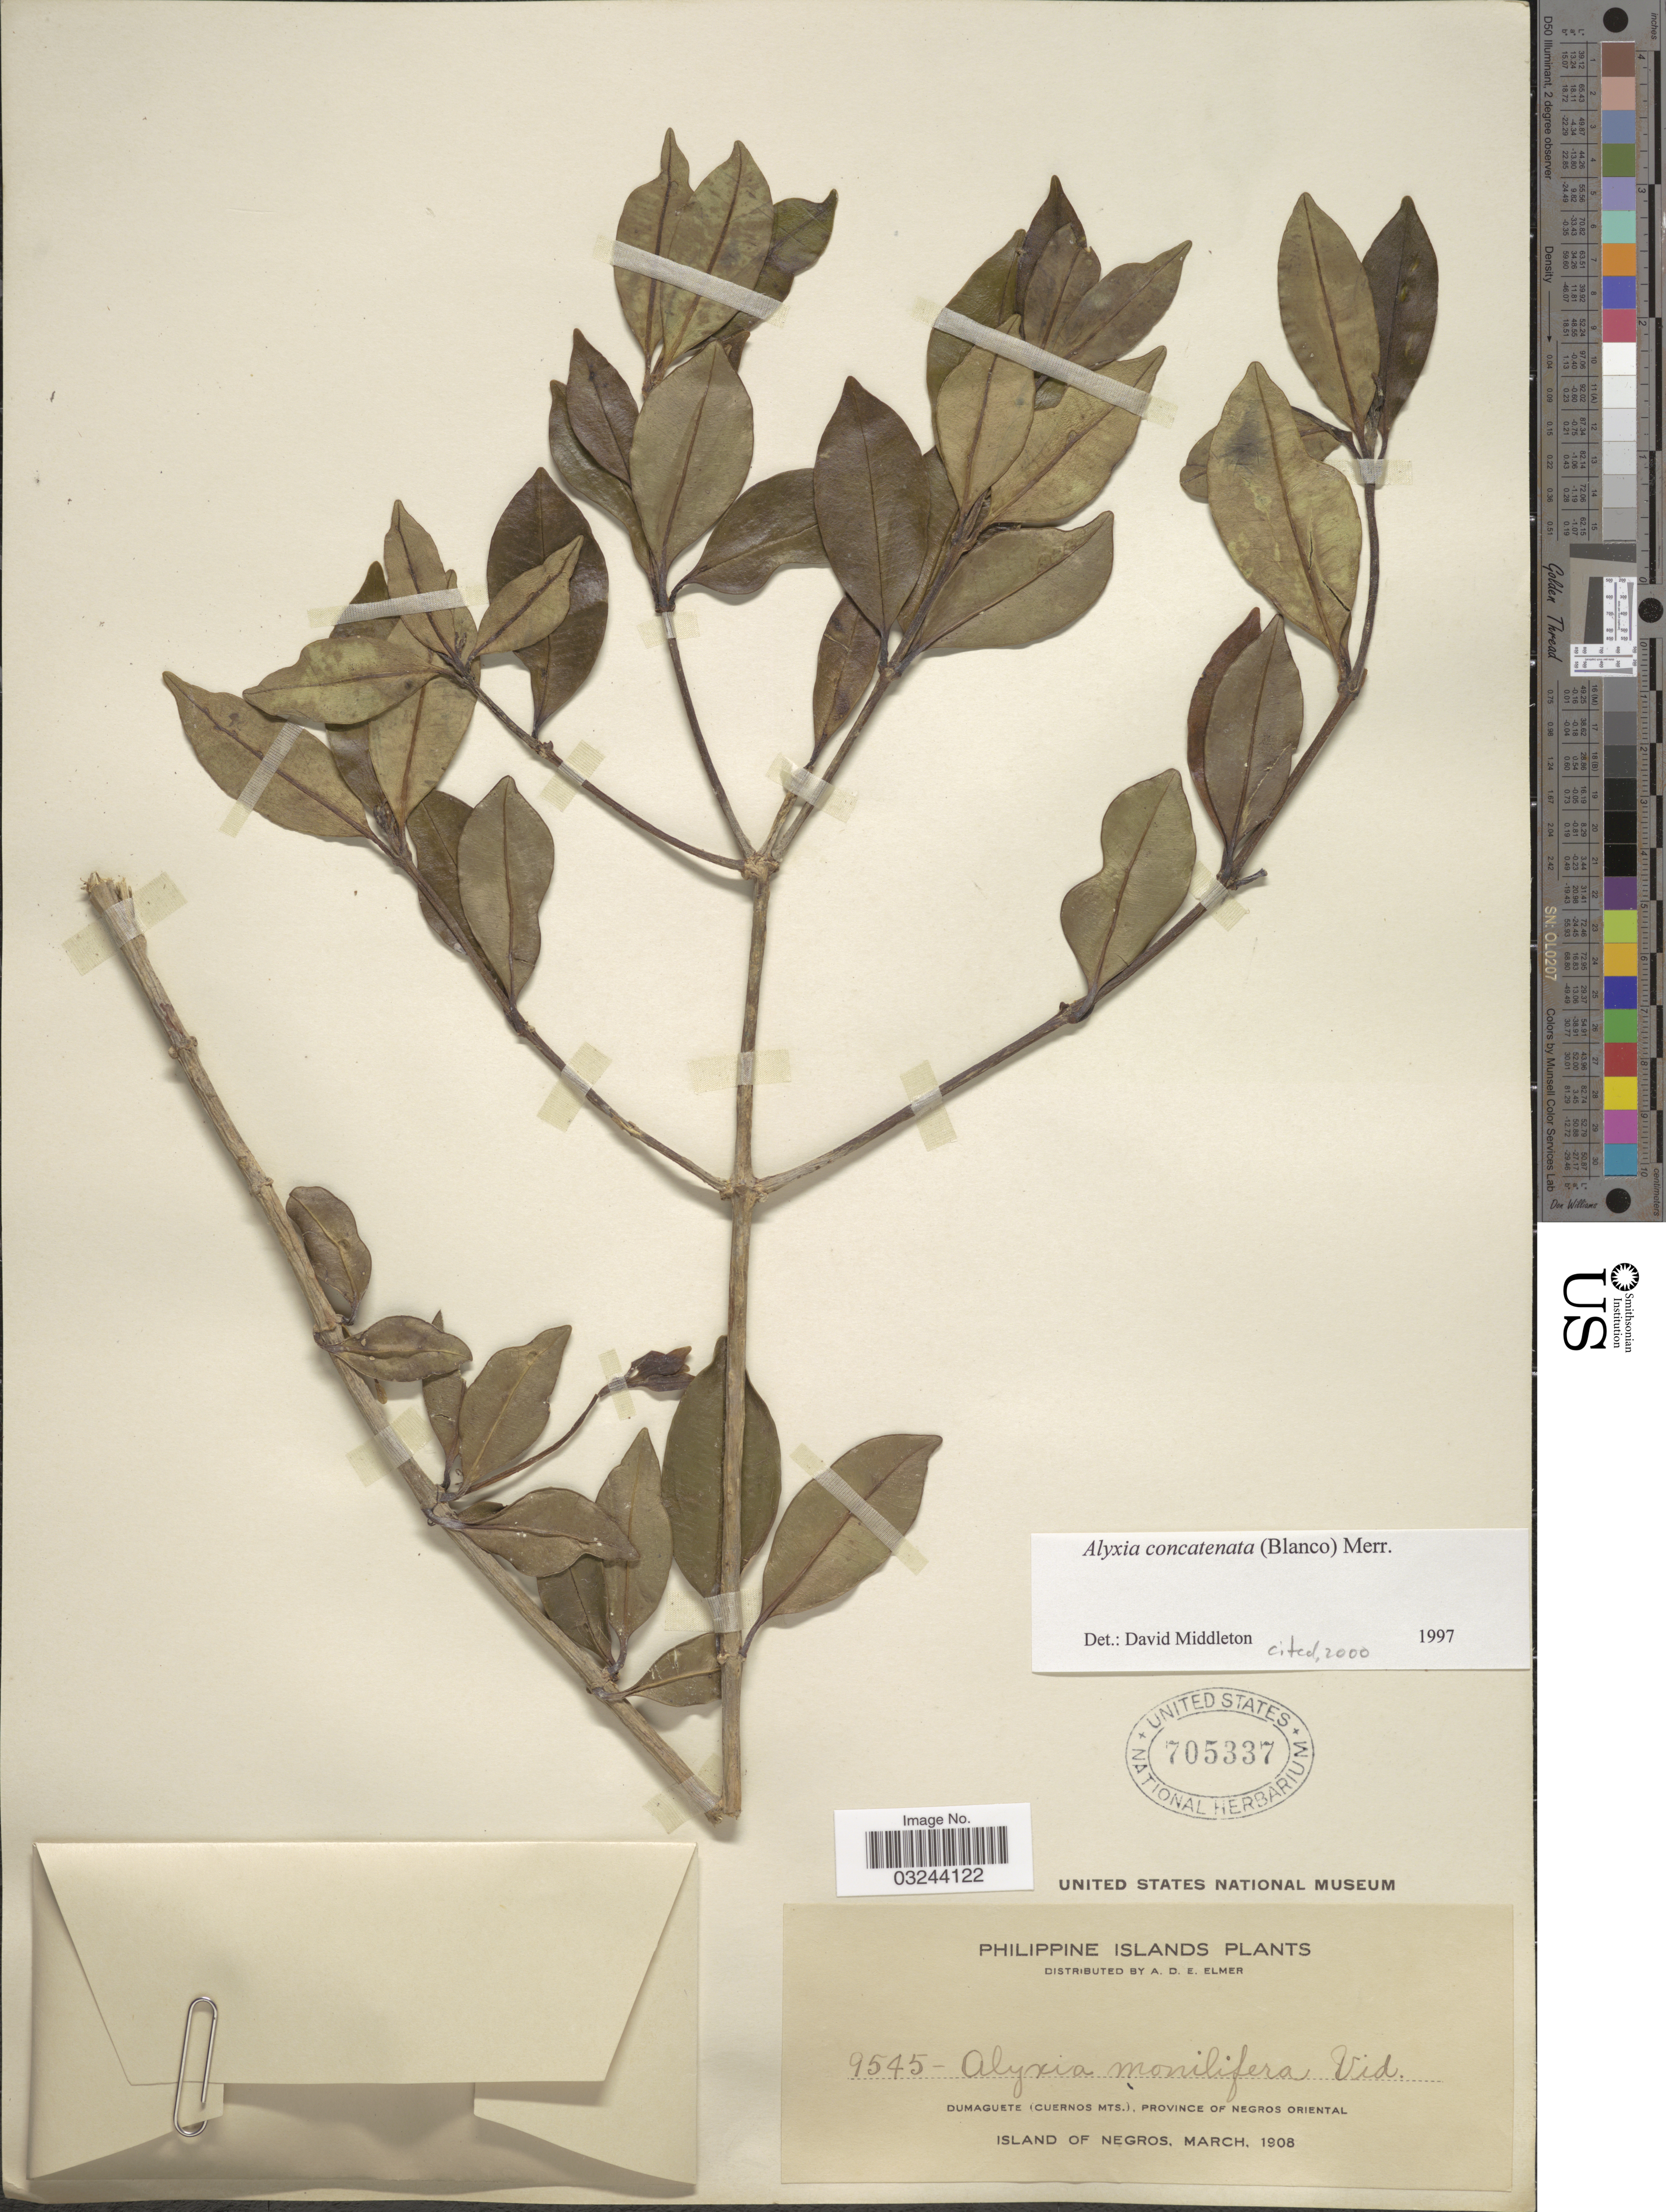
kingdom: Plantae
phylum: Tracheophyta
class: Magnoliopsida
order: Gentianales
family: Apocynaceae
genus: Alyxia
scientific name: Alyxia concatenata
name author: (Blanco) Merr.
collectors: A. D. E. Elmer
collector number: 9545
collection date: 1908-03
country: Philippines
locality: Philippine Islands, Dumaguete (Cuernos Mts.), Province of Negros Oriental. Island of Negros.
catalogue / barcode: US 705337